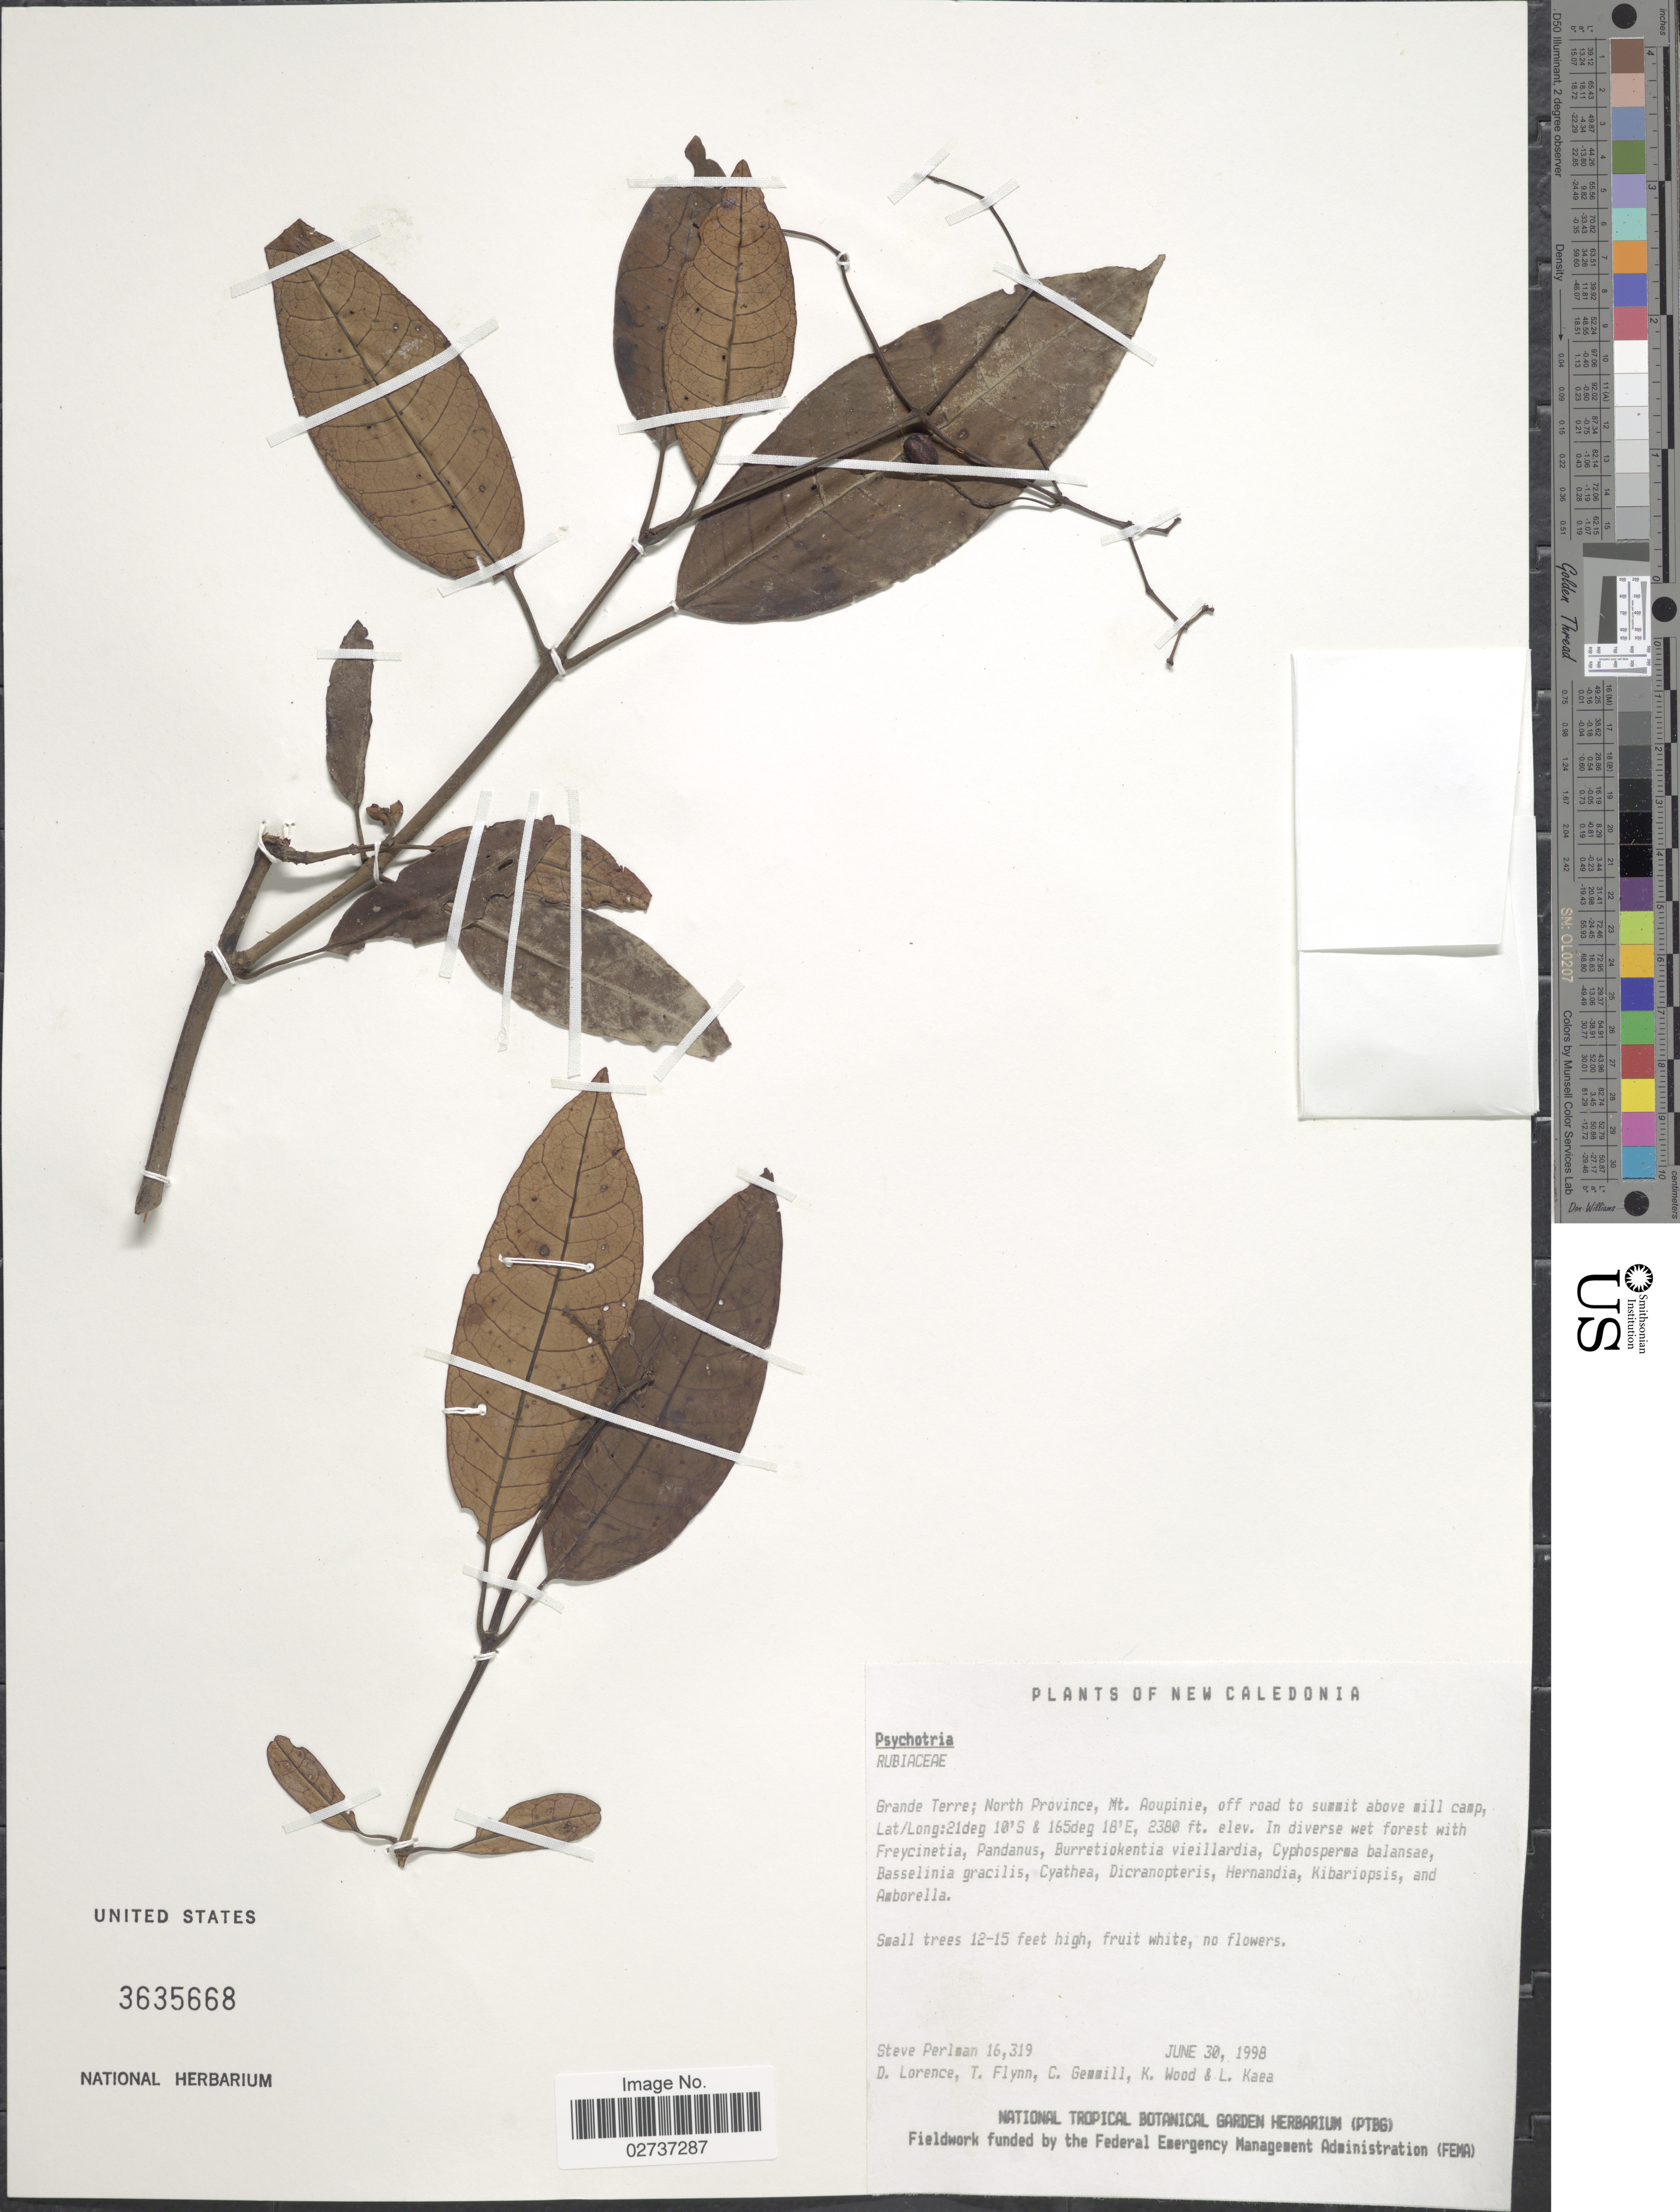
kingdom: Plantae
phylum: Tracheophyta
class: Magnoliopsida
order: Gentianales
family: Rubiaceae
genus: Psychotria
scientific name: Psychotria sp.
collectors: S. Perlman, D. Lorence, T. Flynn, C. Gemmill & et al.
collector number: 16319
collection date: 1998-06-30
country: New Caledonia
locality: Grand Terre; North Province, Mt. Aoupinie, off road to summit above mill camp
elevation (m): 725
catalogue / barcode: US 3635668